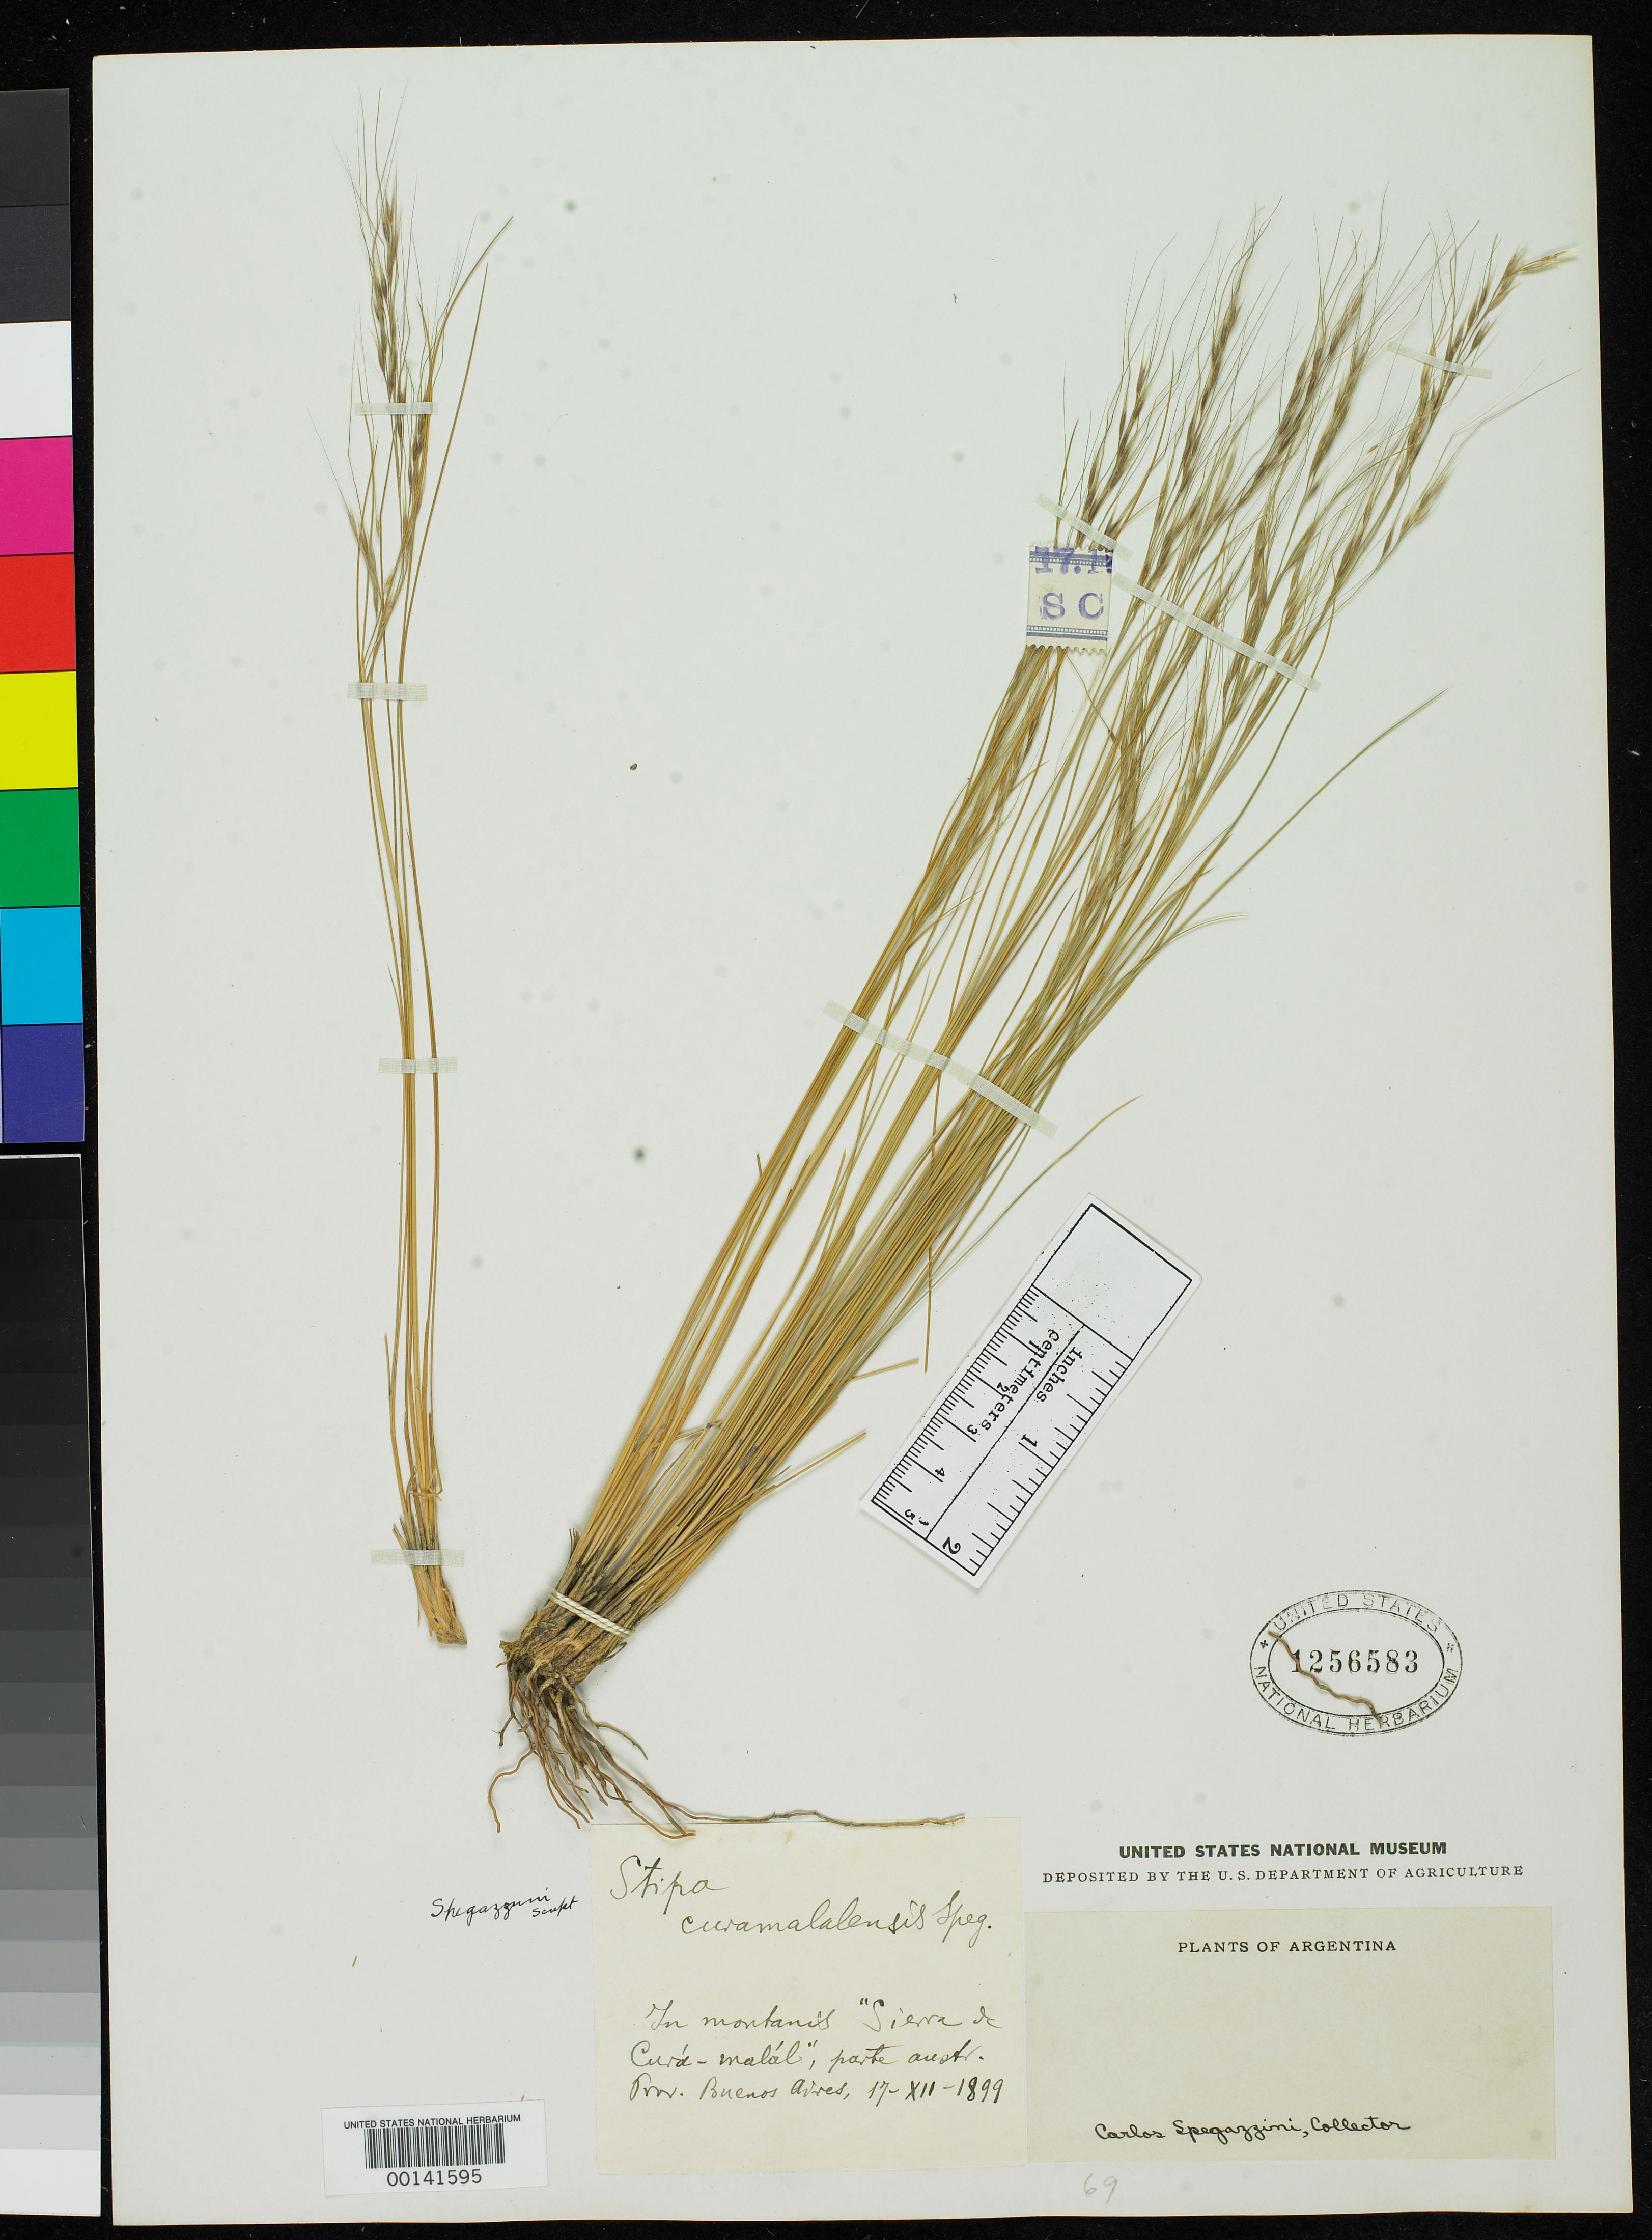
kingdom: Plantae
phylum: Tracheophyta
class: Liliopsida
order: Poales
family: Poaceae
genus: Stipa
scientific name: Stipa curmalalensis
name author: Speg.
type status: Isotype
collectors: C. L. Spegazzini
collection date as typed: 17 Dec 1899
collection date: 1899-12-17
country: Argentina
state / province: Buenos Aires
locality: Sierra de Curamalol.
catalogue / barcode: US 1256583